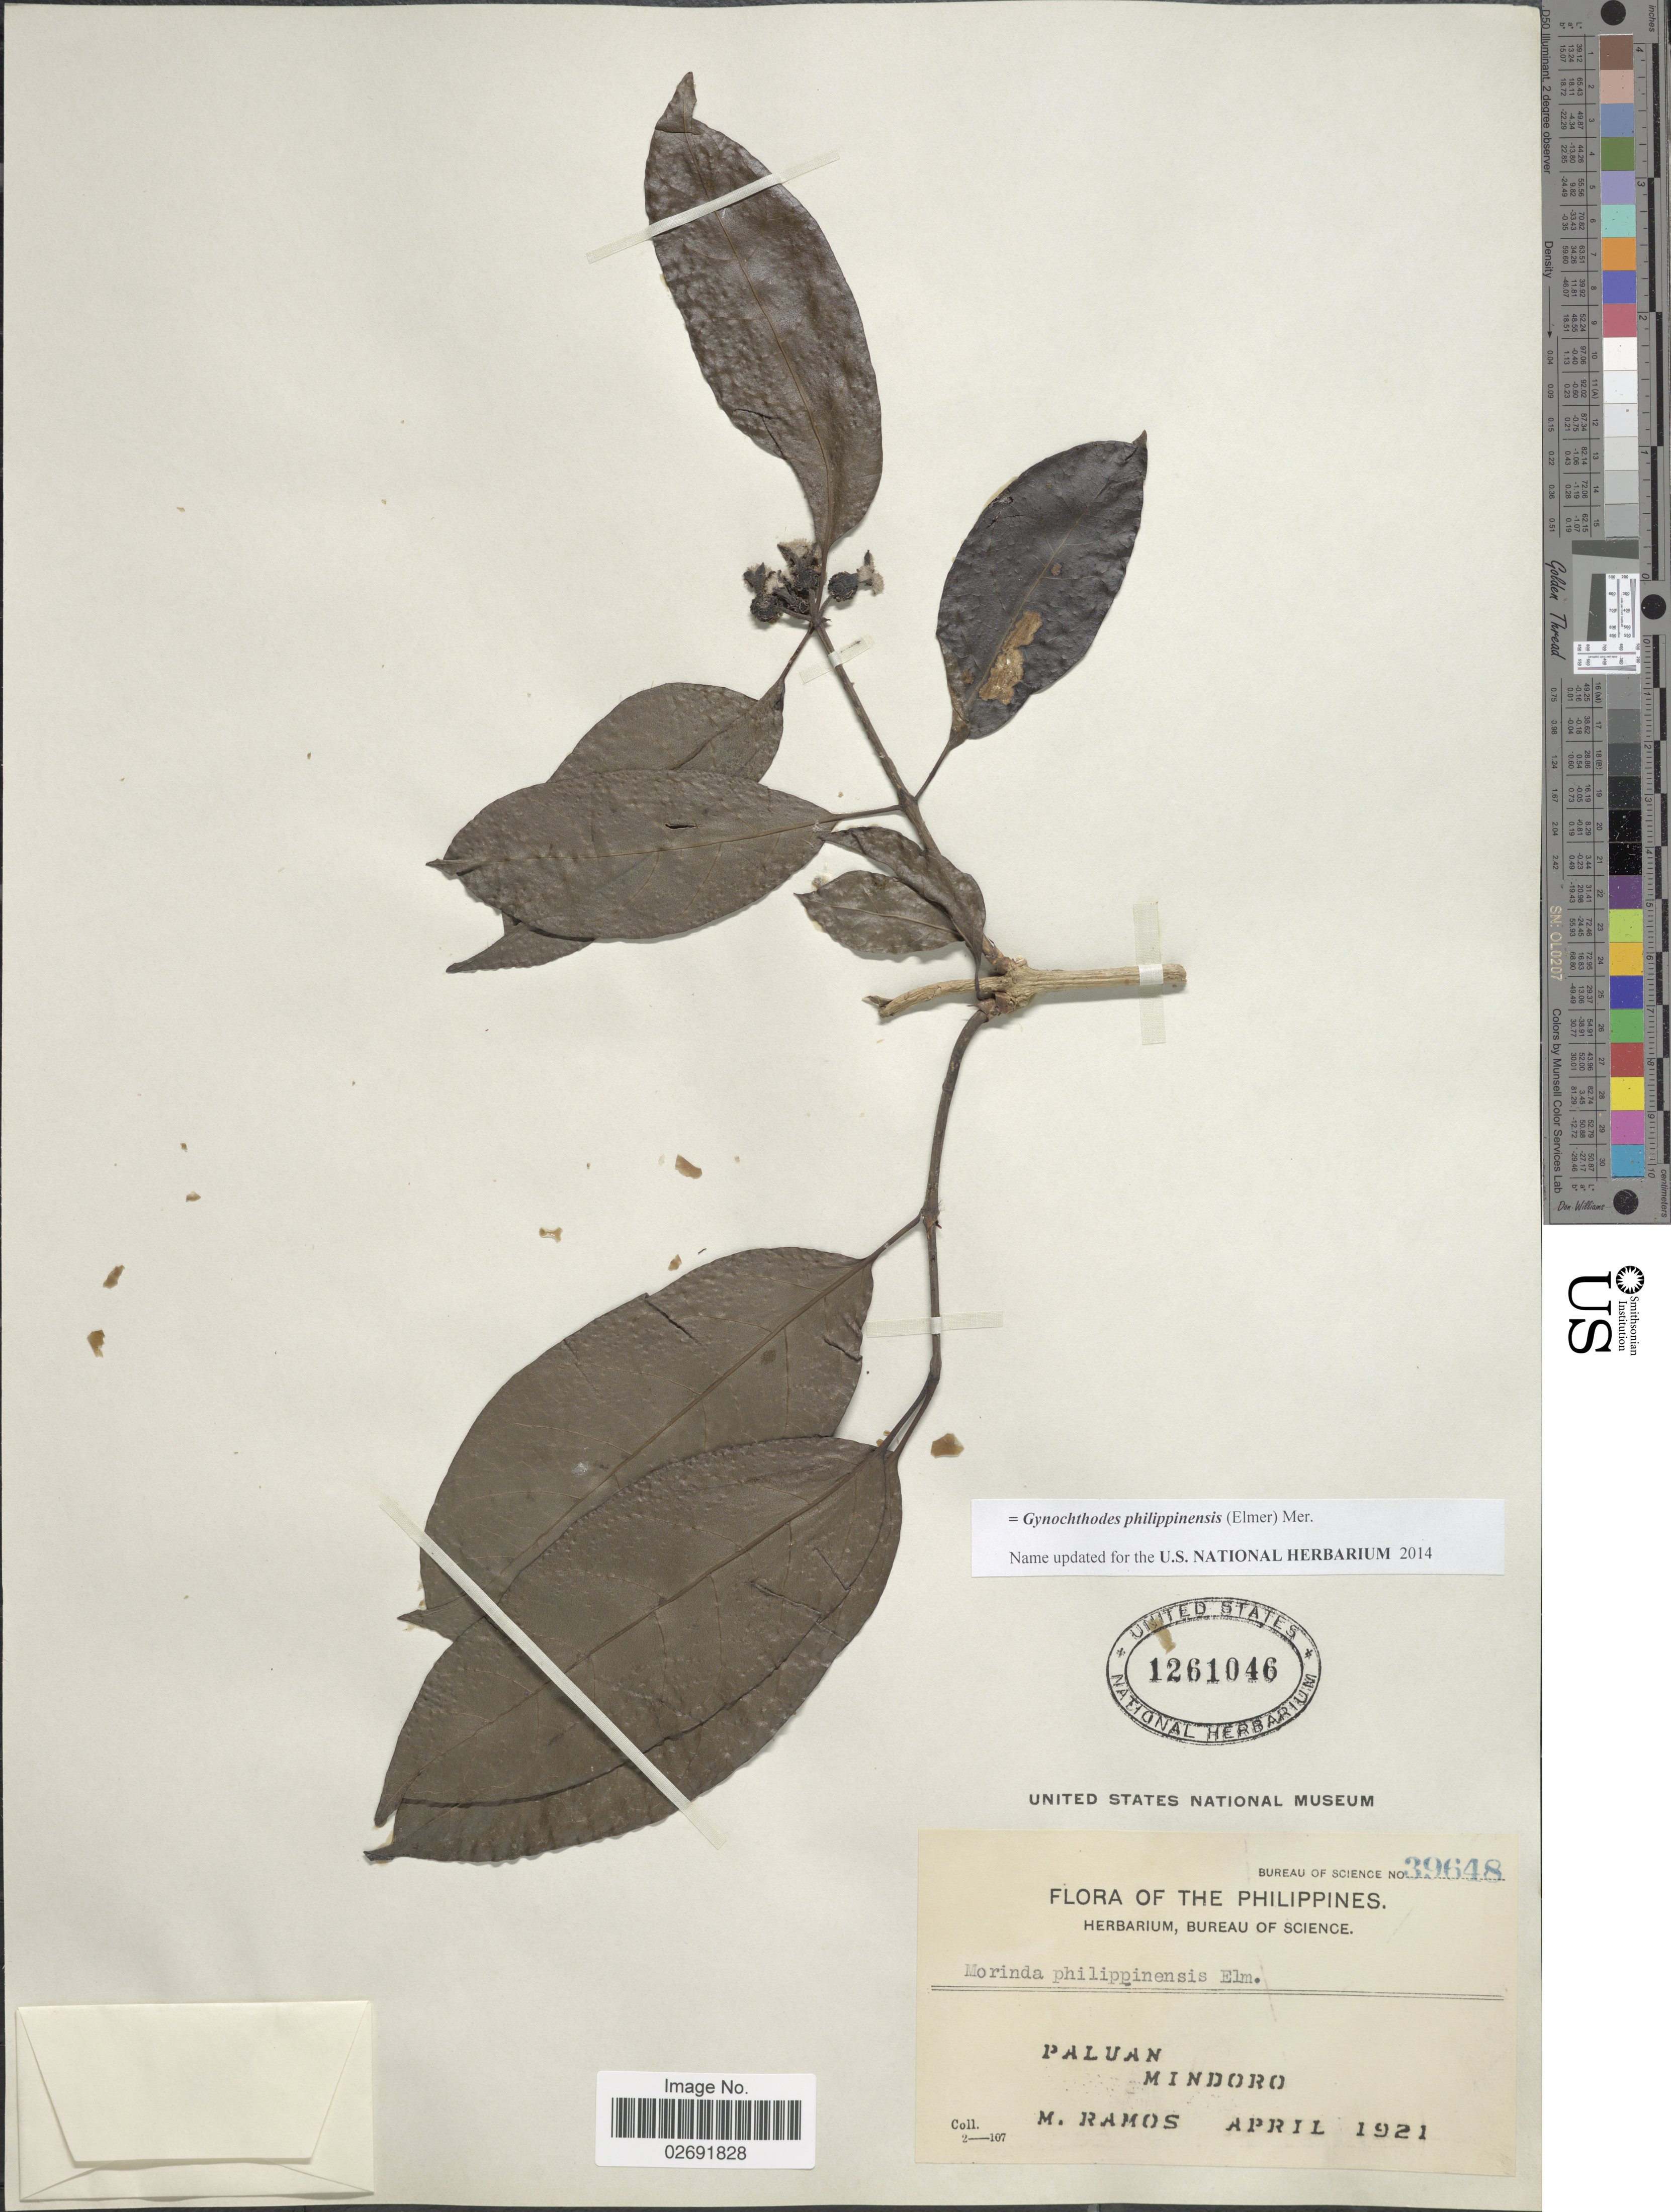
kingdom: Plantae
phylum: Tracheophyta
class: Magnoliopsida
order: Gentianales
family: Rubiaceae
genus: Gynochthodes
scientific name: Gynochthodes philippinensis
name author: (Elmer) Merr.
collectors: M. Ramos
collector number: Bureau of Science 39648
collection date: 1921-04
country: Philippines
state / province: Mimaropa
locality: Paluan, Mindoro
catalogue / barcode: US 1261046